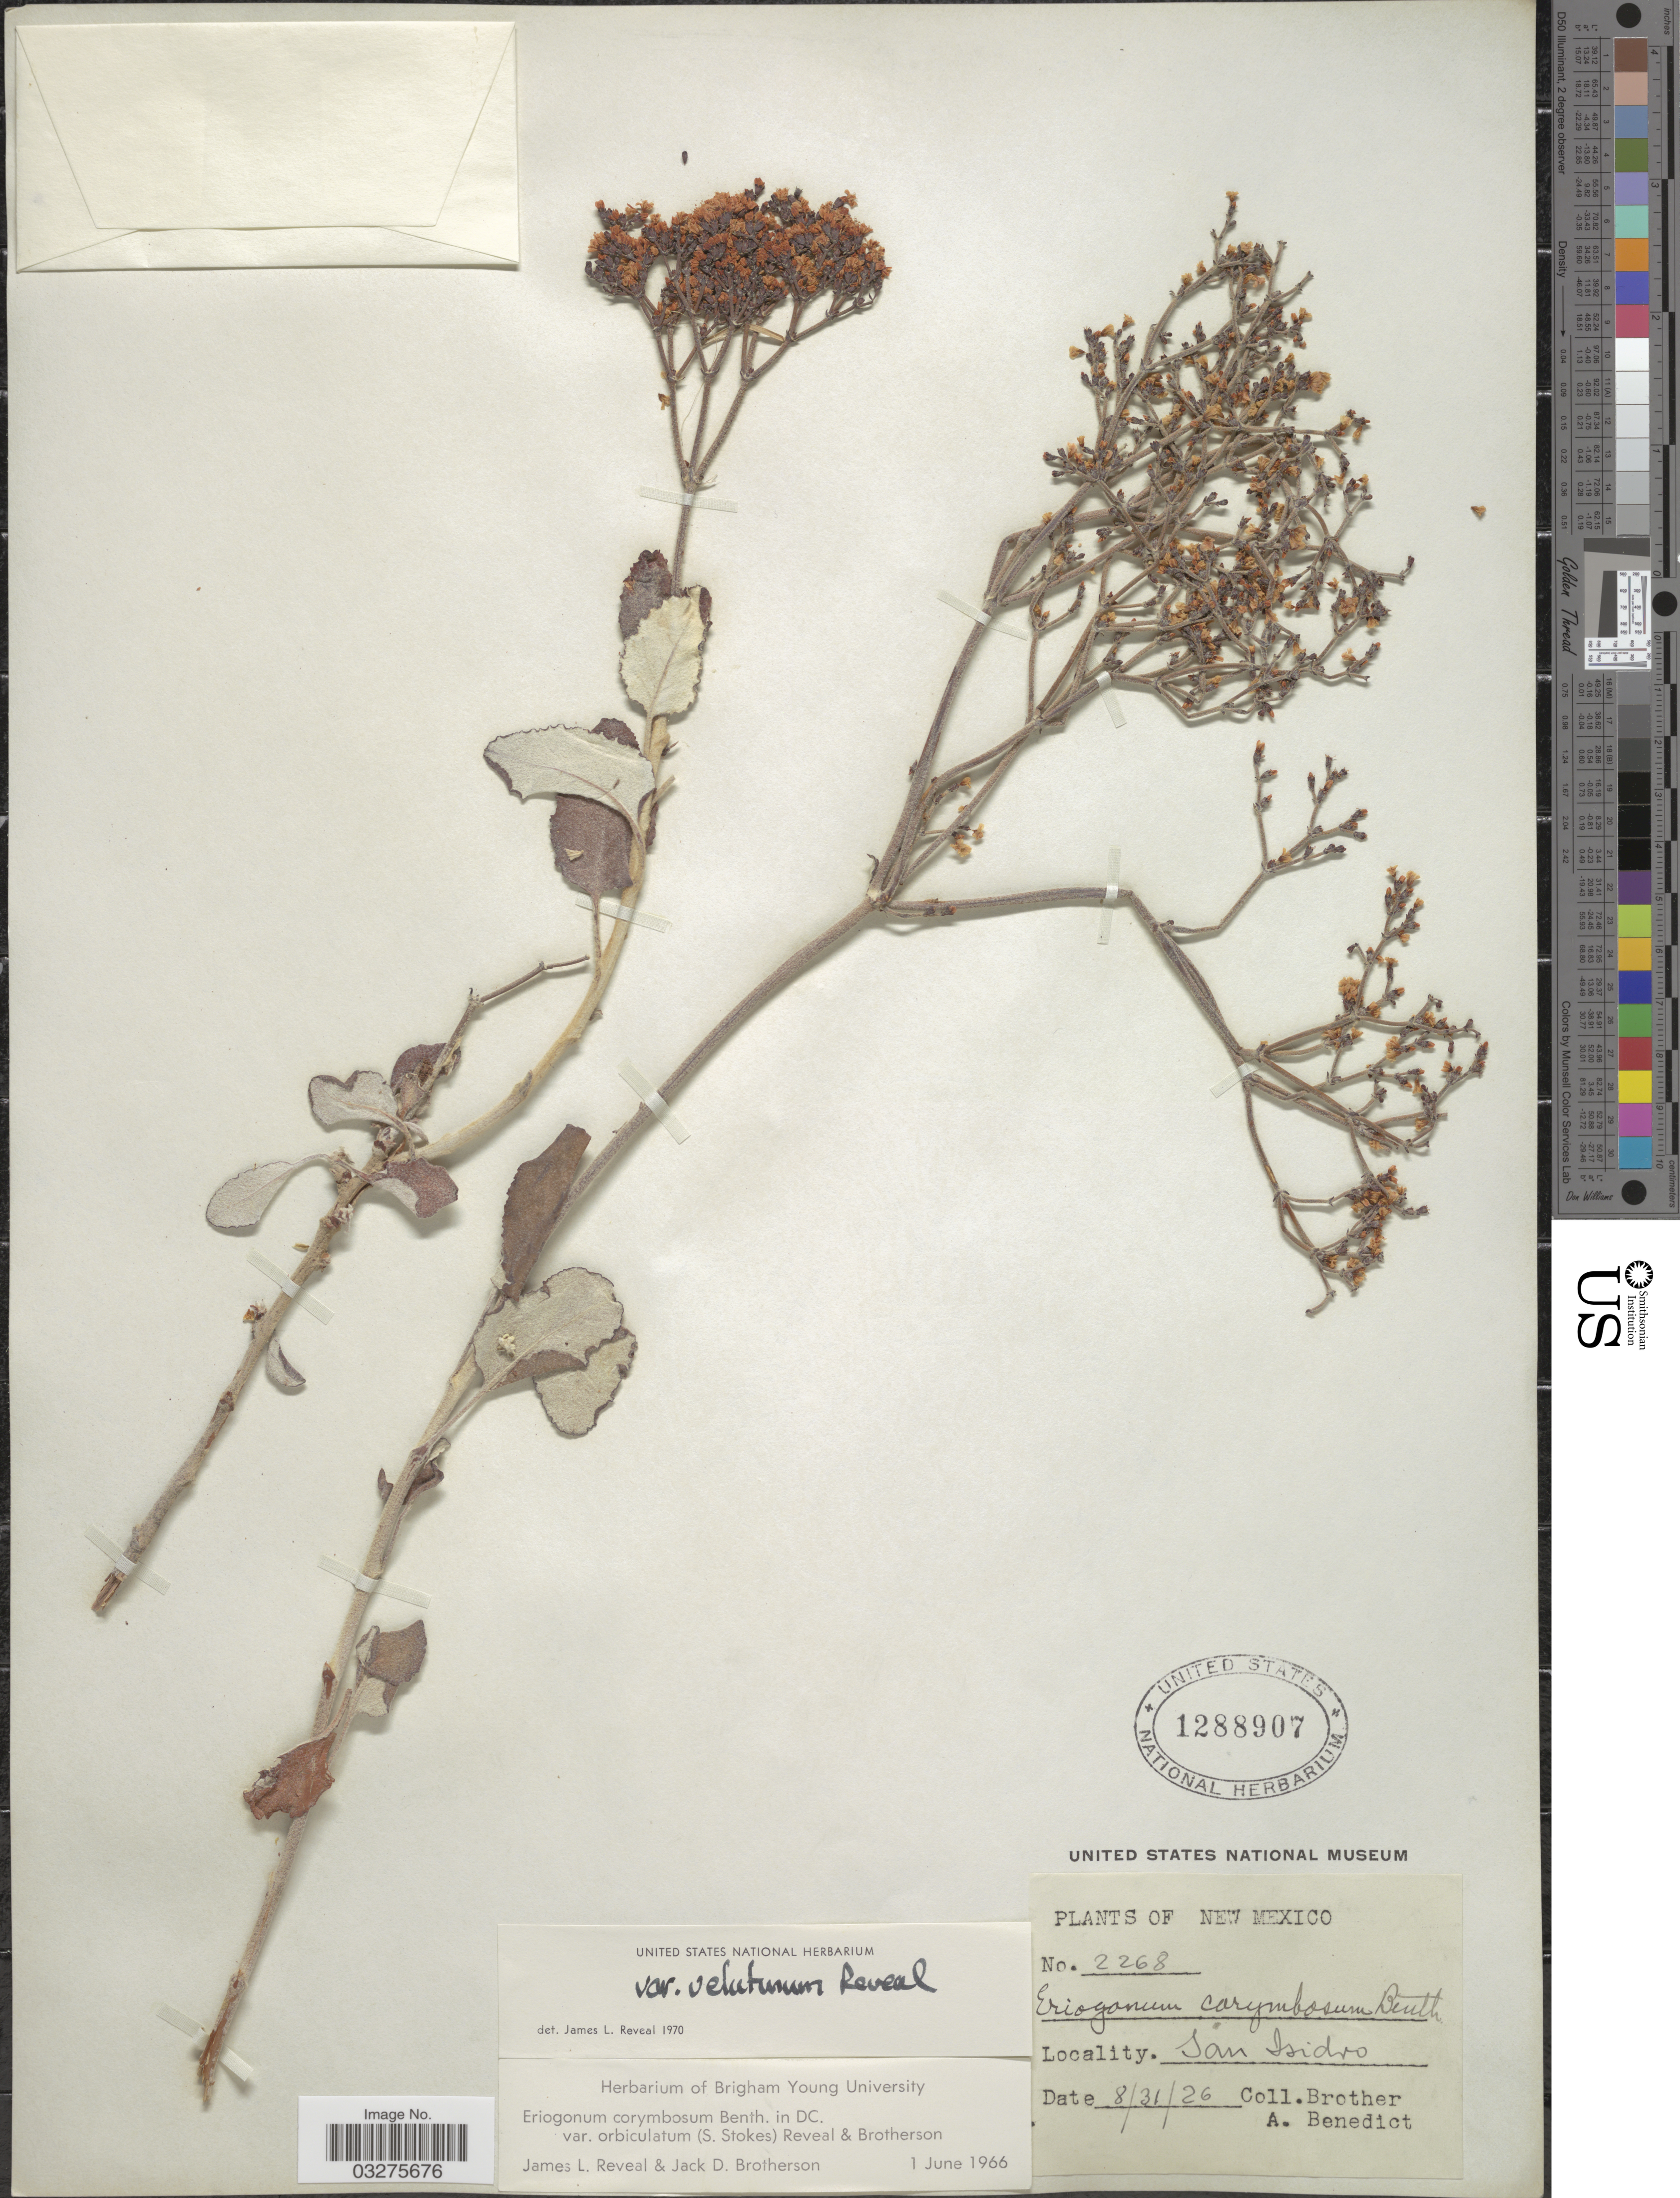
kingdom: Plantae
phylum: Tracheophyta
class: Magnoliopsida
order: Caryophyllales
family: Polygonaceae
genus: Eriogonum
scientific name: Eriogonum corymbosum var. velutinum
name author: Reveal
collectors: Bro. A. Benedict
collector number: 2268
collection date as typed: Transcribed d/m/y: 31/8/26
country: United States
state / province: New Mexico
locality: San Isidro.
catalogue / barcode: US 1288907